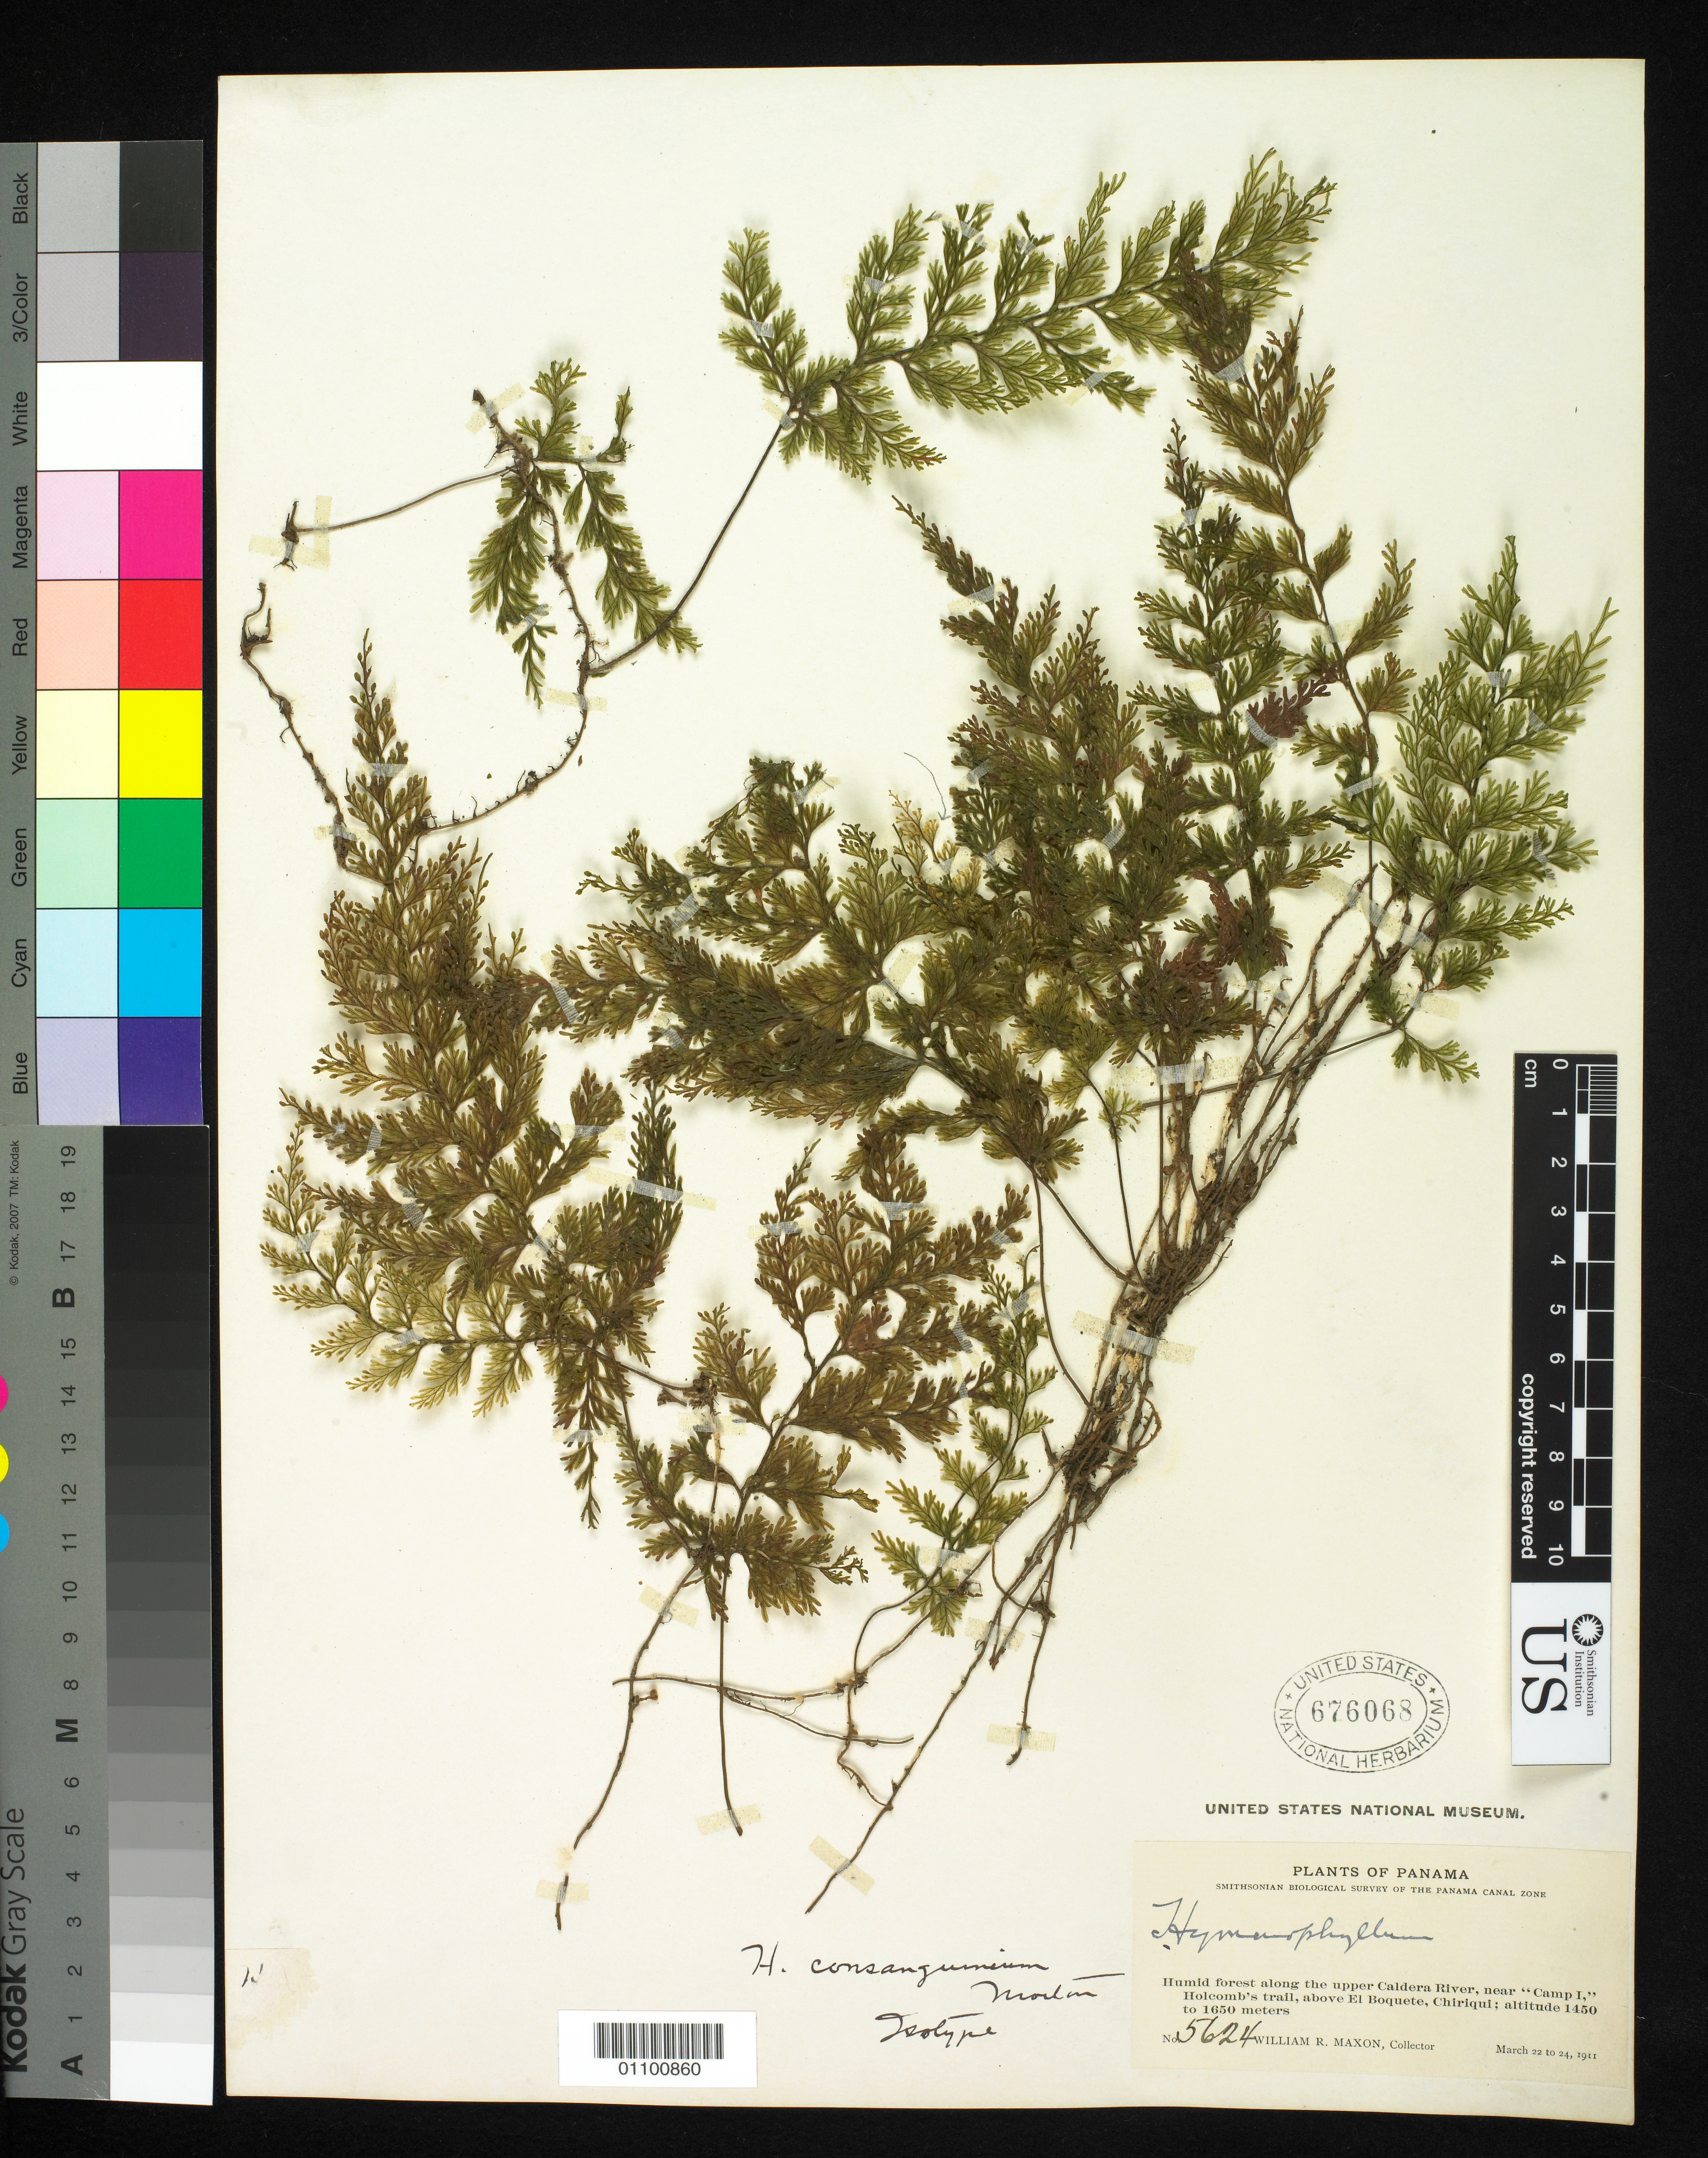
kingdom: Plantae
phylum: Tracheophyta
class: Polypodiopsida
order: Hymenophyllales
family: Hymenophyllaceae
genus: Hymenophyllum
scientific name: Hymenophyllum consanguineum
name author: C.V. Morton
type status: Isotype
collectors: W. R. Maxon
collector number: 5624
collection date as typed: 22 Mar 1911 to 24 Mar 1911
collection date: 1911-03-22/1911-03-24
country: Panama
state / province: Chiriquí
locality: Upper Caldera River, near camp 1, Holcomb's Trail, above El Boquete.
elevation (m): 1450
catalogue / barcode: US 676068